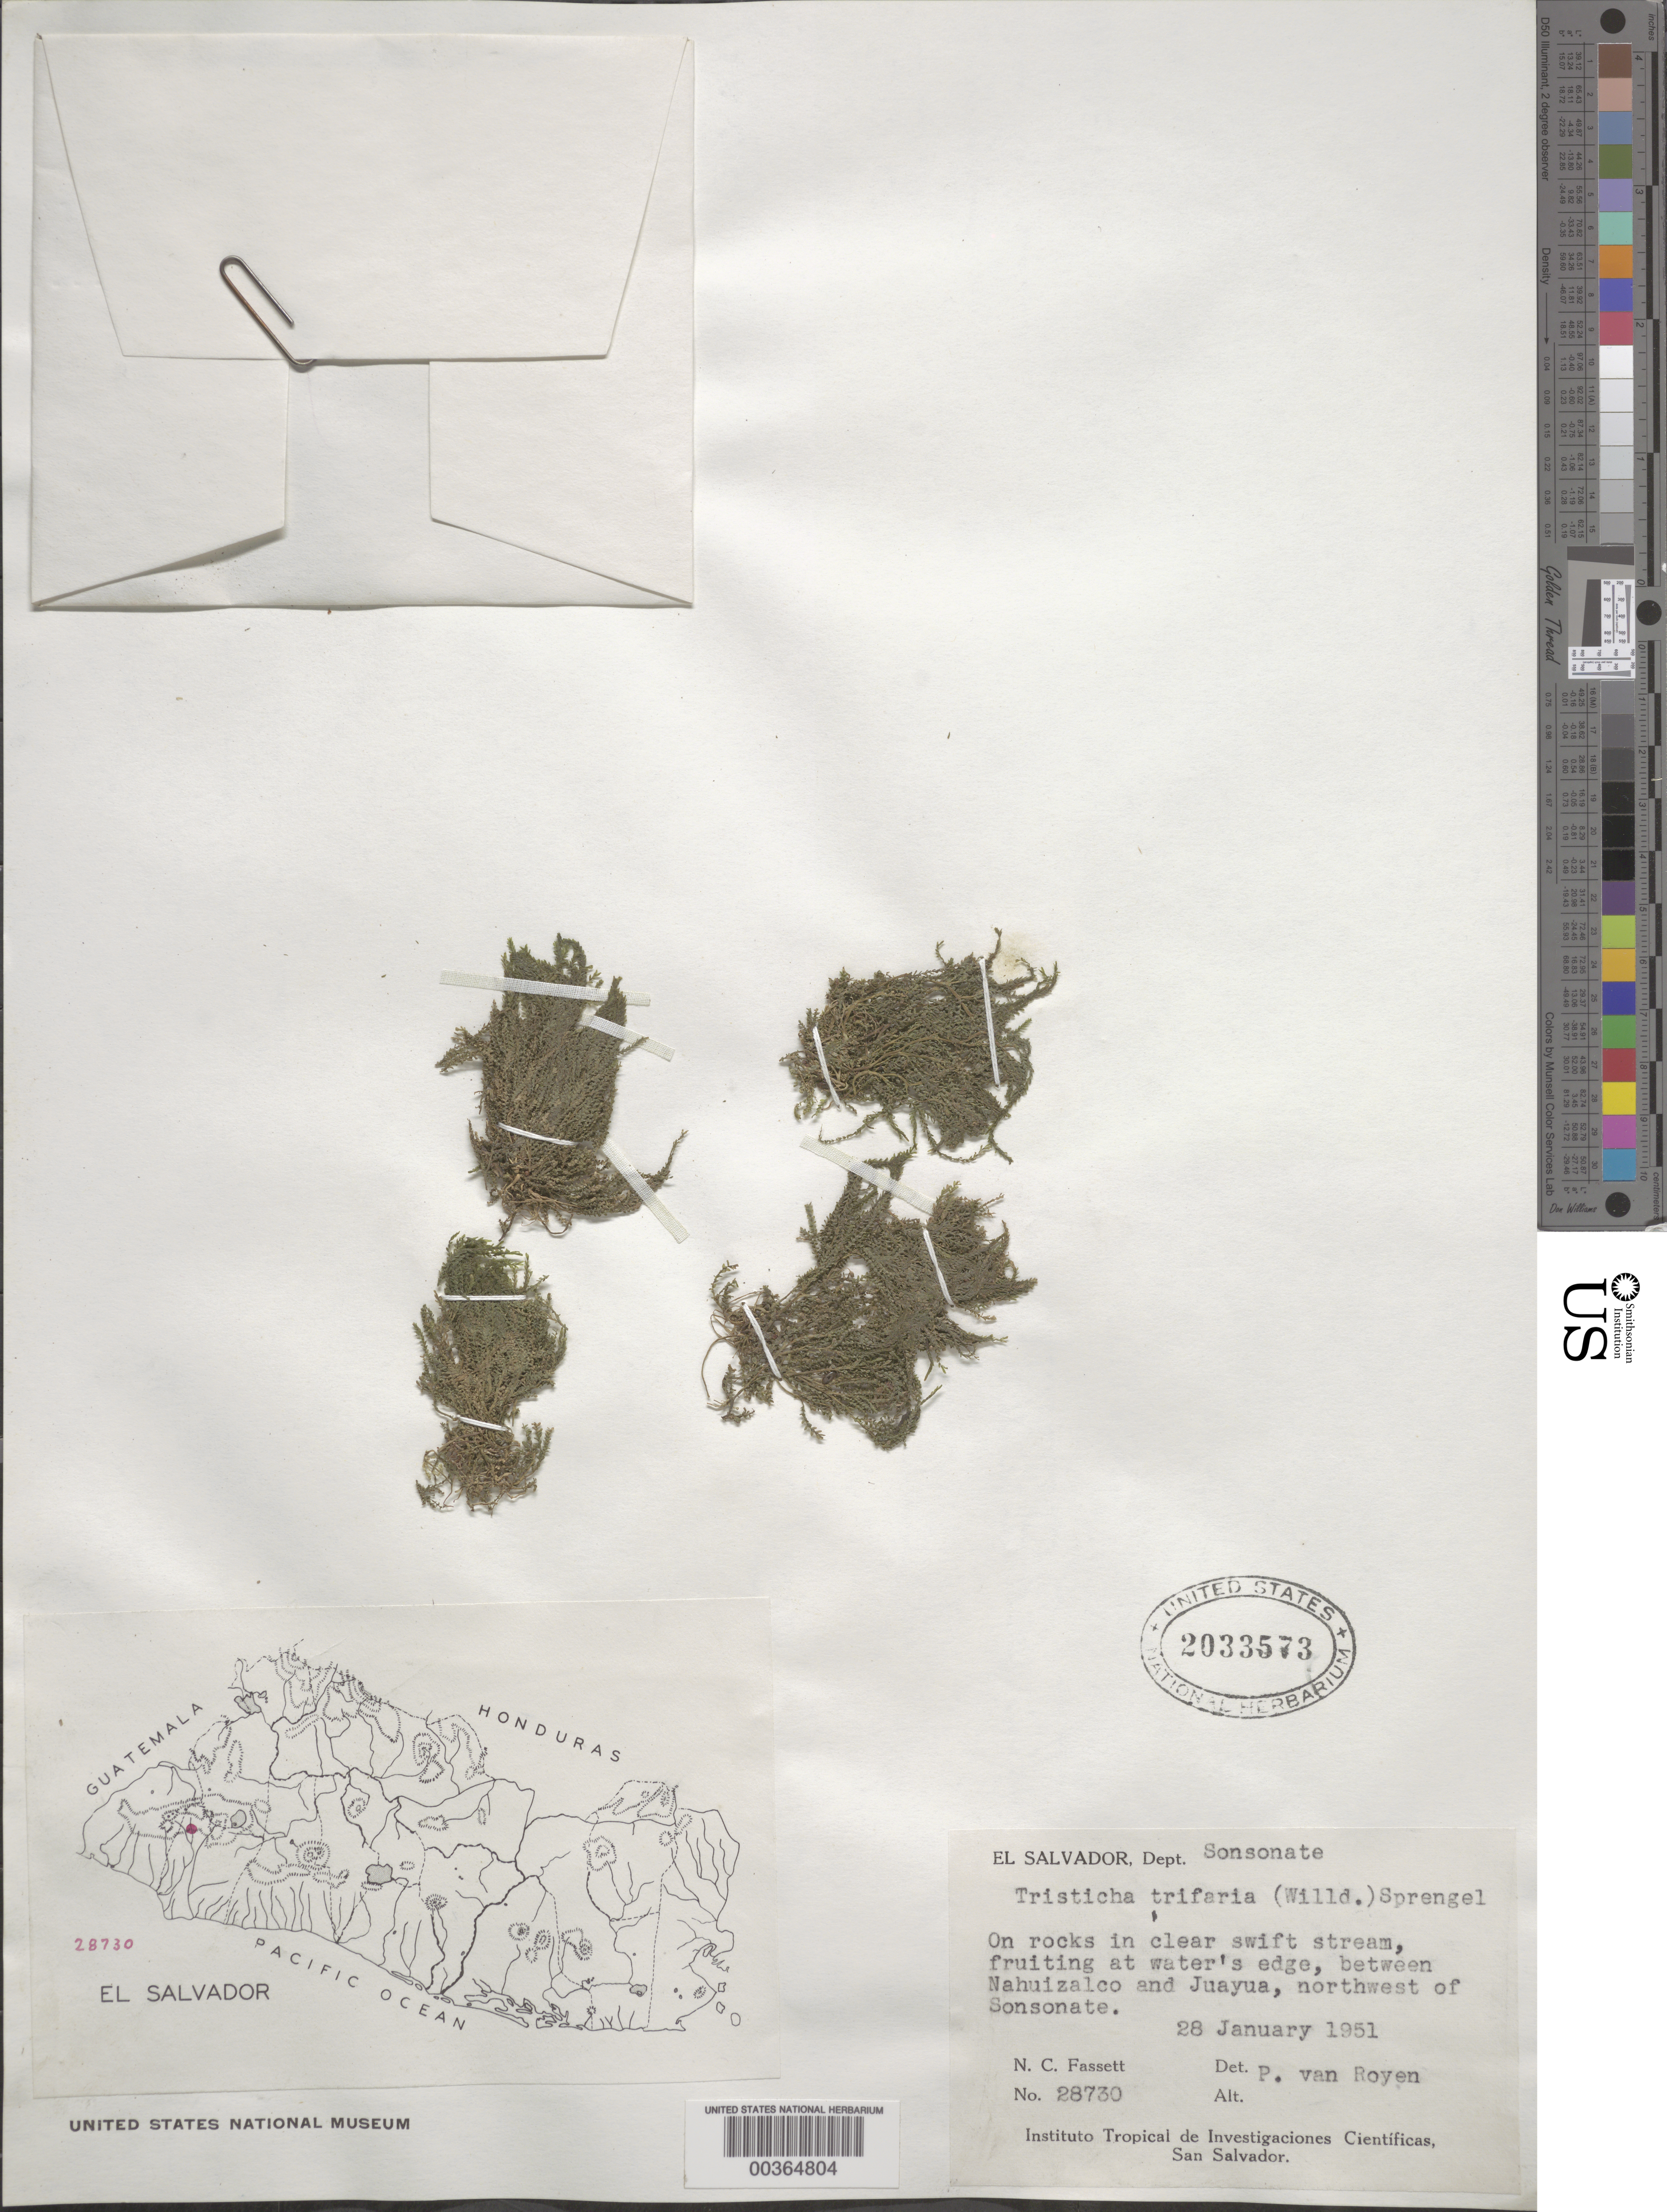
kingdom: Plantae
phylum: Tracheophyta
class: Magnoliopsida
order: Malpighiales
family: Podostemaceae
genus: Tristicha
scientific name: Tristicha trifaria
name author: (Willd.) Spreng.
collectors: N. C. Fassett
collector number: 28730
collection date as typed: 28 Jan 1951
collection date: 1951-01-28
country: El Salvador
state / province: Sonsonate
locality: Between nahuizalco and juayua, nw of sonsonate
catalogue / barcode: US 2033573